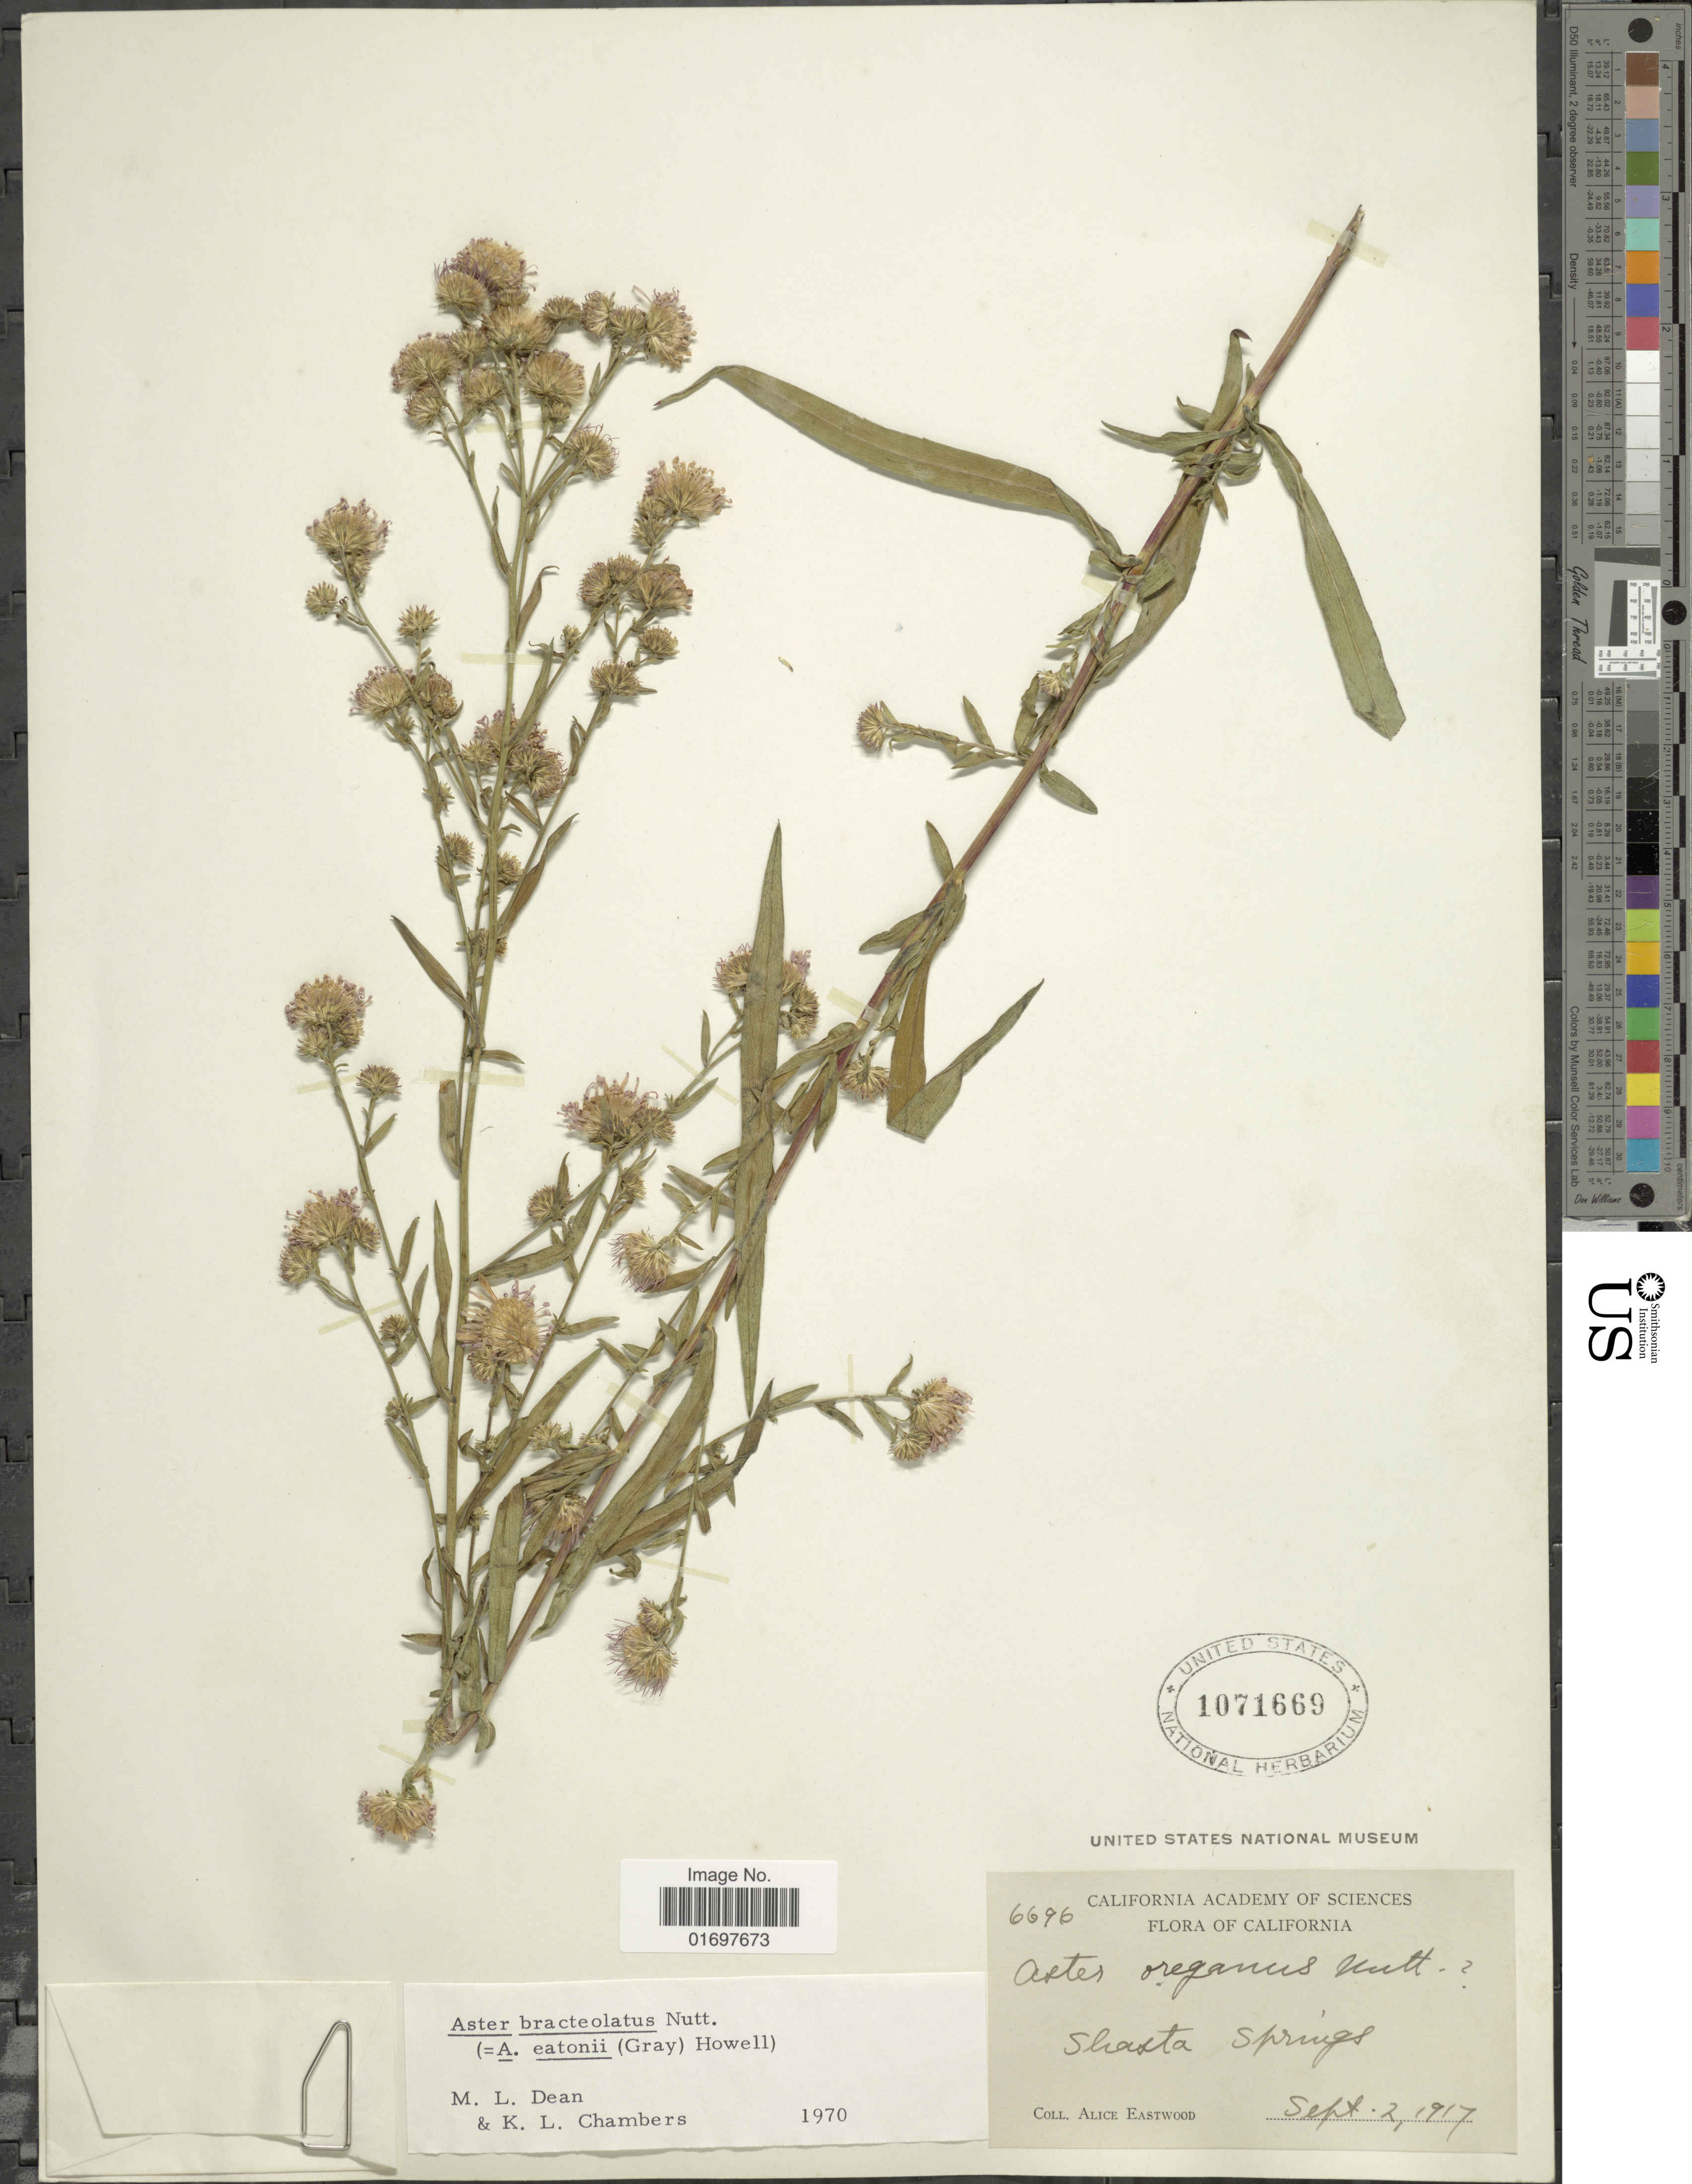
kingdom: Plantae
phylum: Tracheophyta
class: Magnoliopsida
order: Asterales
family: Asteraceae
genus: Symphyotrichum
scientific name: Symphyotrichum bracteolatum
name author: (Nutt.) G.L. Nesom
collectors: A. Eastwood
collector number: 6696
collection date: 1917-09-02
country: United States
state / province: California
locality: Shasta Springs. California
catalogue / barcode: US 1071669